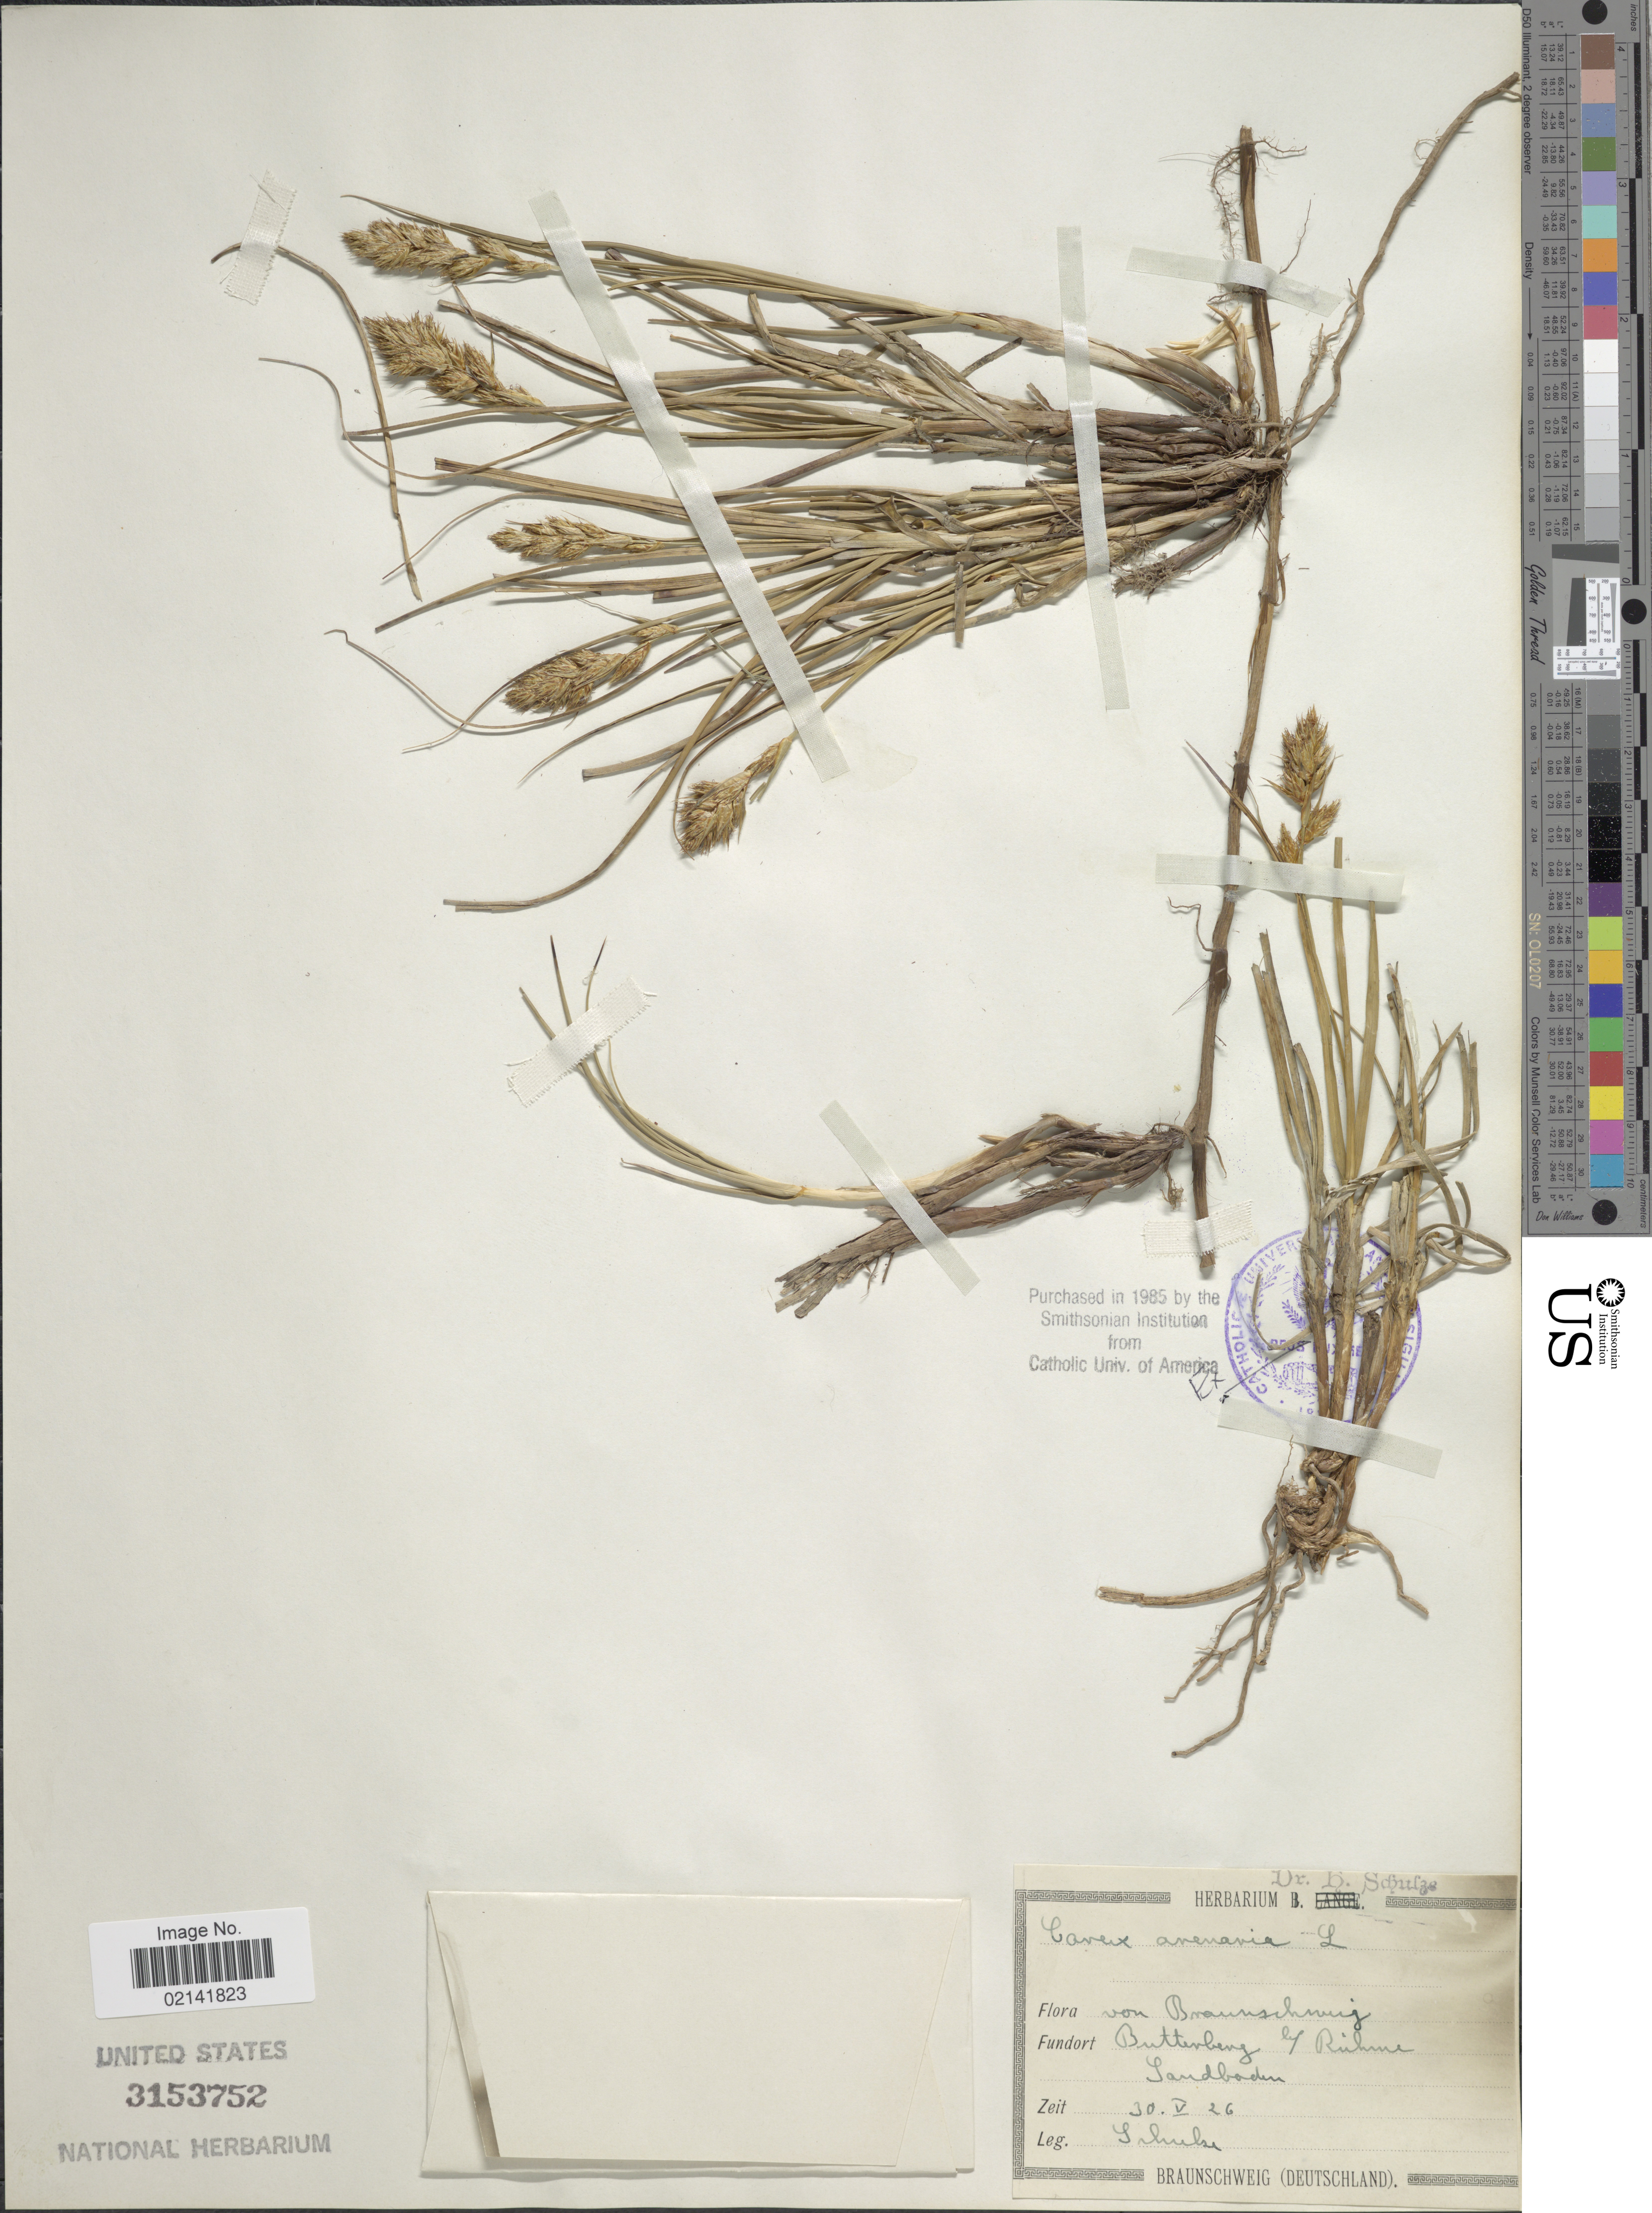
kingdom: Plantae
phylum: Tracheophyta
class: Liliopsida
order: Poales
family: Cyperaceae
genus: Carex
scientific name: Carex arenaria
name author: L.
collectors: H. Schulz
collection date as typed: Transcribed d/m/y: 30/5/26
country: Germany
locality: Braunschweig. Butterberg lef Richme Sandbodem [interpreted]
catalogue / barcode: US 3153752